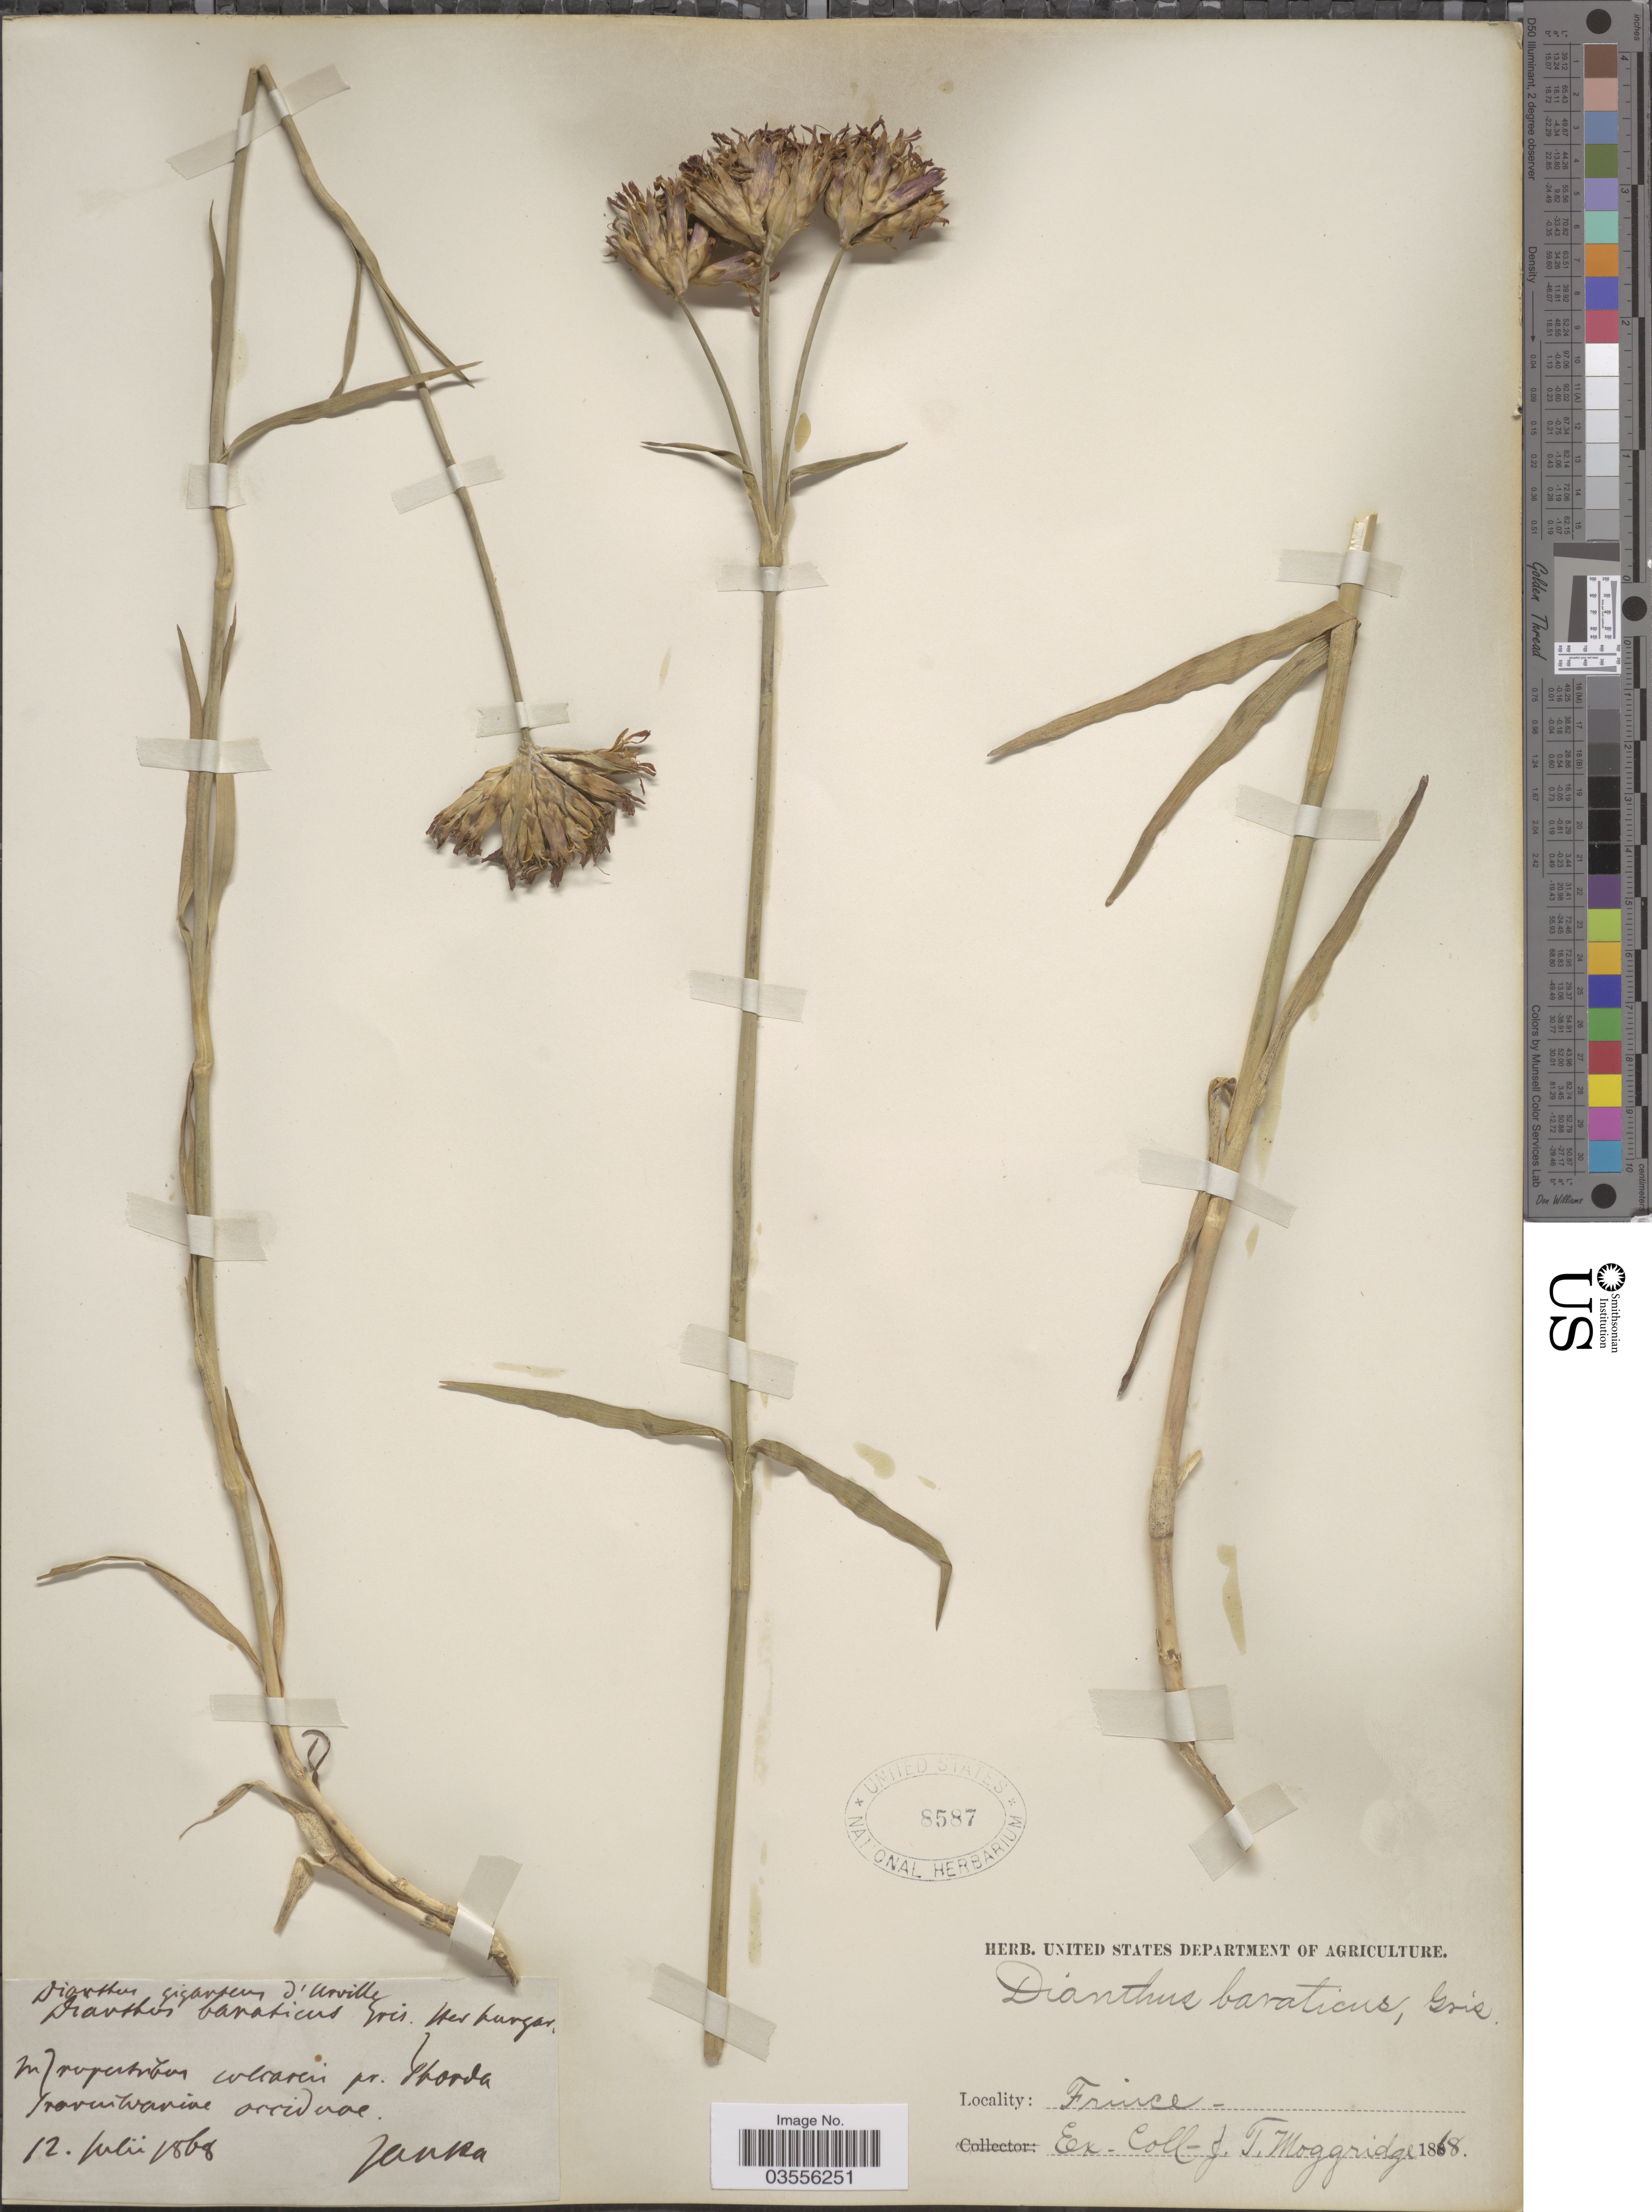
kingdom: Plantae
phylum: Tracheophyta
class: Magnoliopsida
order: Caryophyllales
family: Caryophyllaceae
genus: Dianthus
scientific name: Dianthus banaticus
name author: Kit.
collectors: V. Janka von Bulcs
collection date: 1868-07-12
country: France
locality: Calcareis pr. Shorda [interpreted] promontanoae [interpreted] occidnae.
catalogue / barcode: US 8587